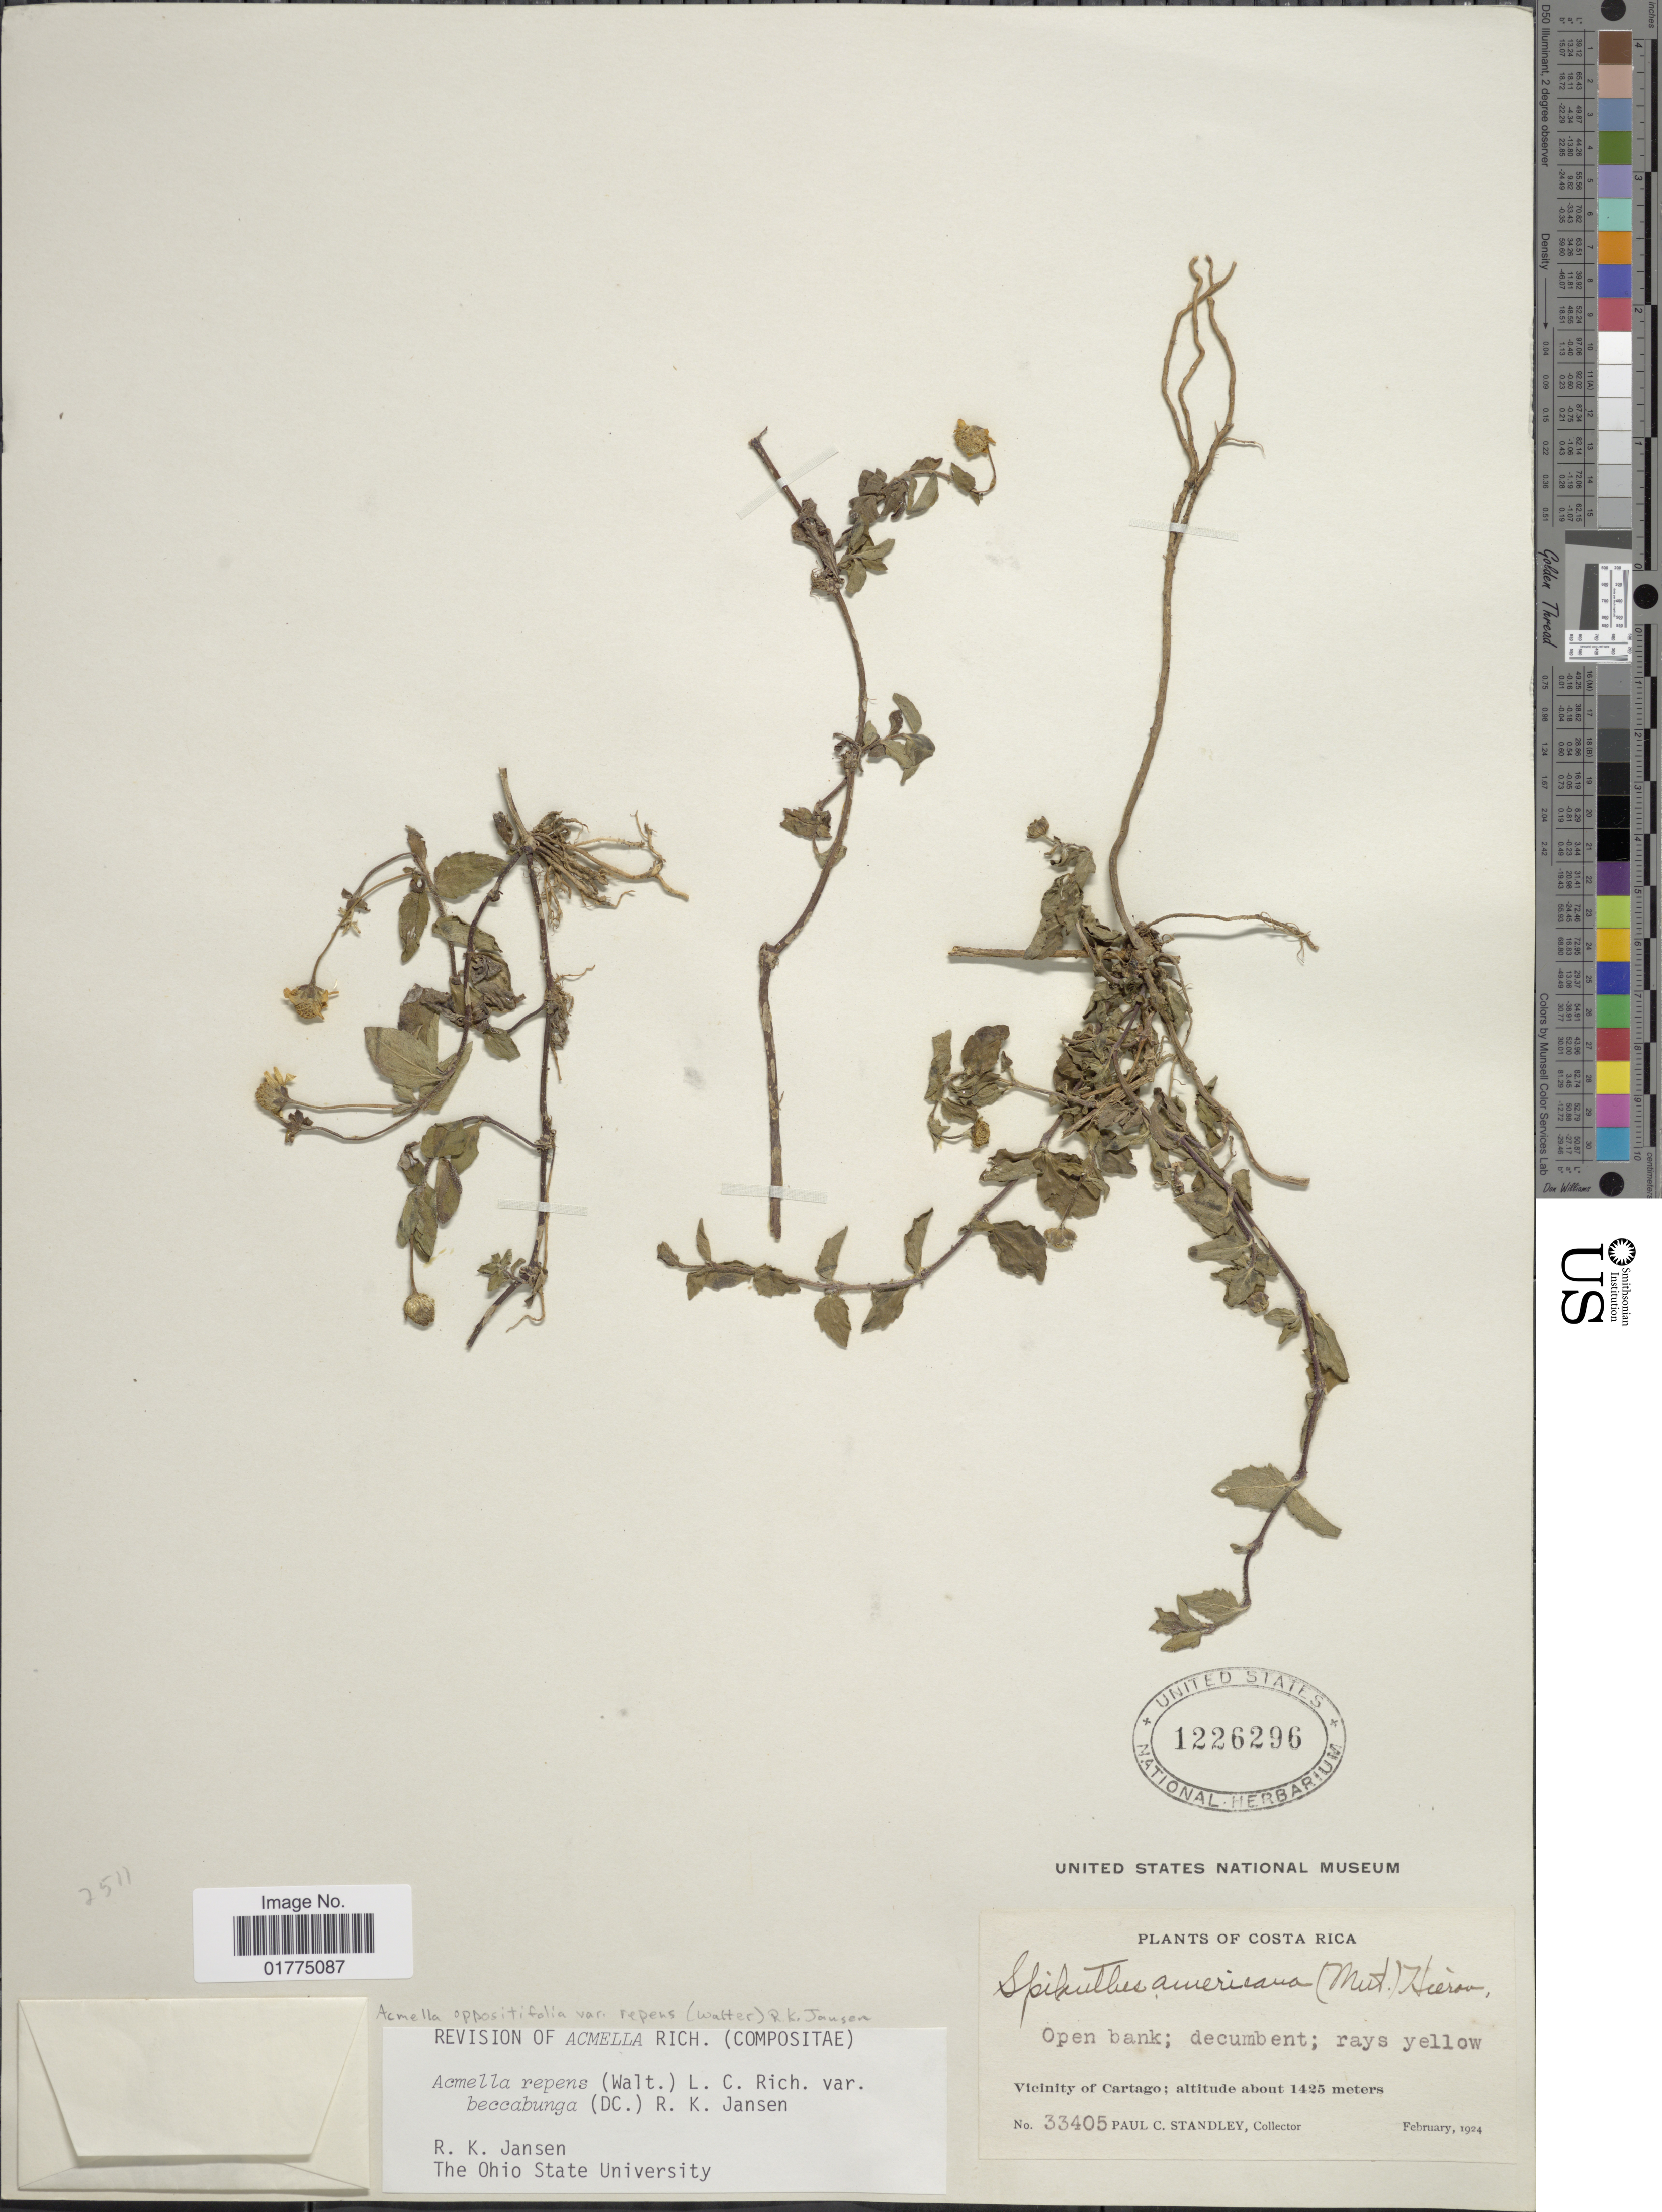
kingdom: Plantae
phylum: Tracheophyta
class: Magnoliopsida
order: Asterales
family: Asteraceae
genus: Acmella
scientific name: Acmella repens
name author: (Walter) Rich.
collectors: P. C. Standley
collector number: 33405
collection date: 1924-02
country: Costa Rica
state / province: Cartago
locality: Costa Rica. Vicinity of Cartago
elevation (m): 1425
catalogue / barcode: US 1226296